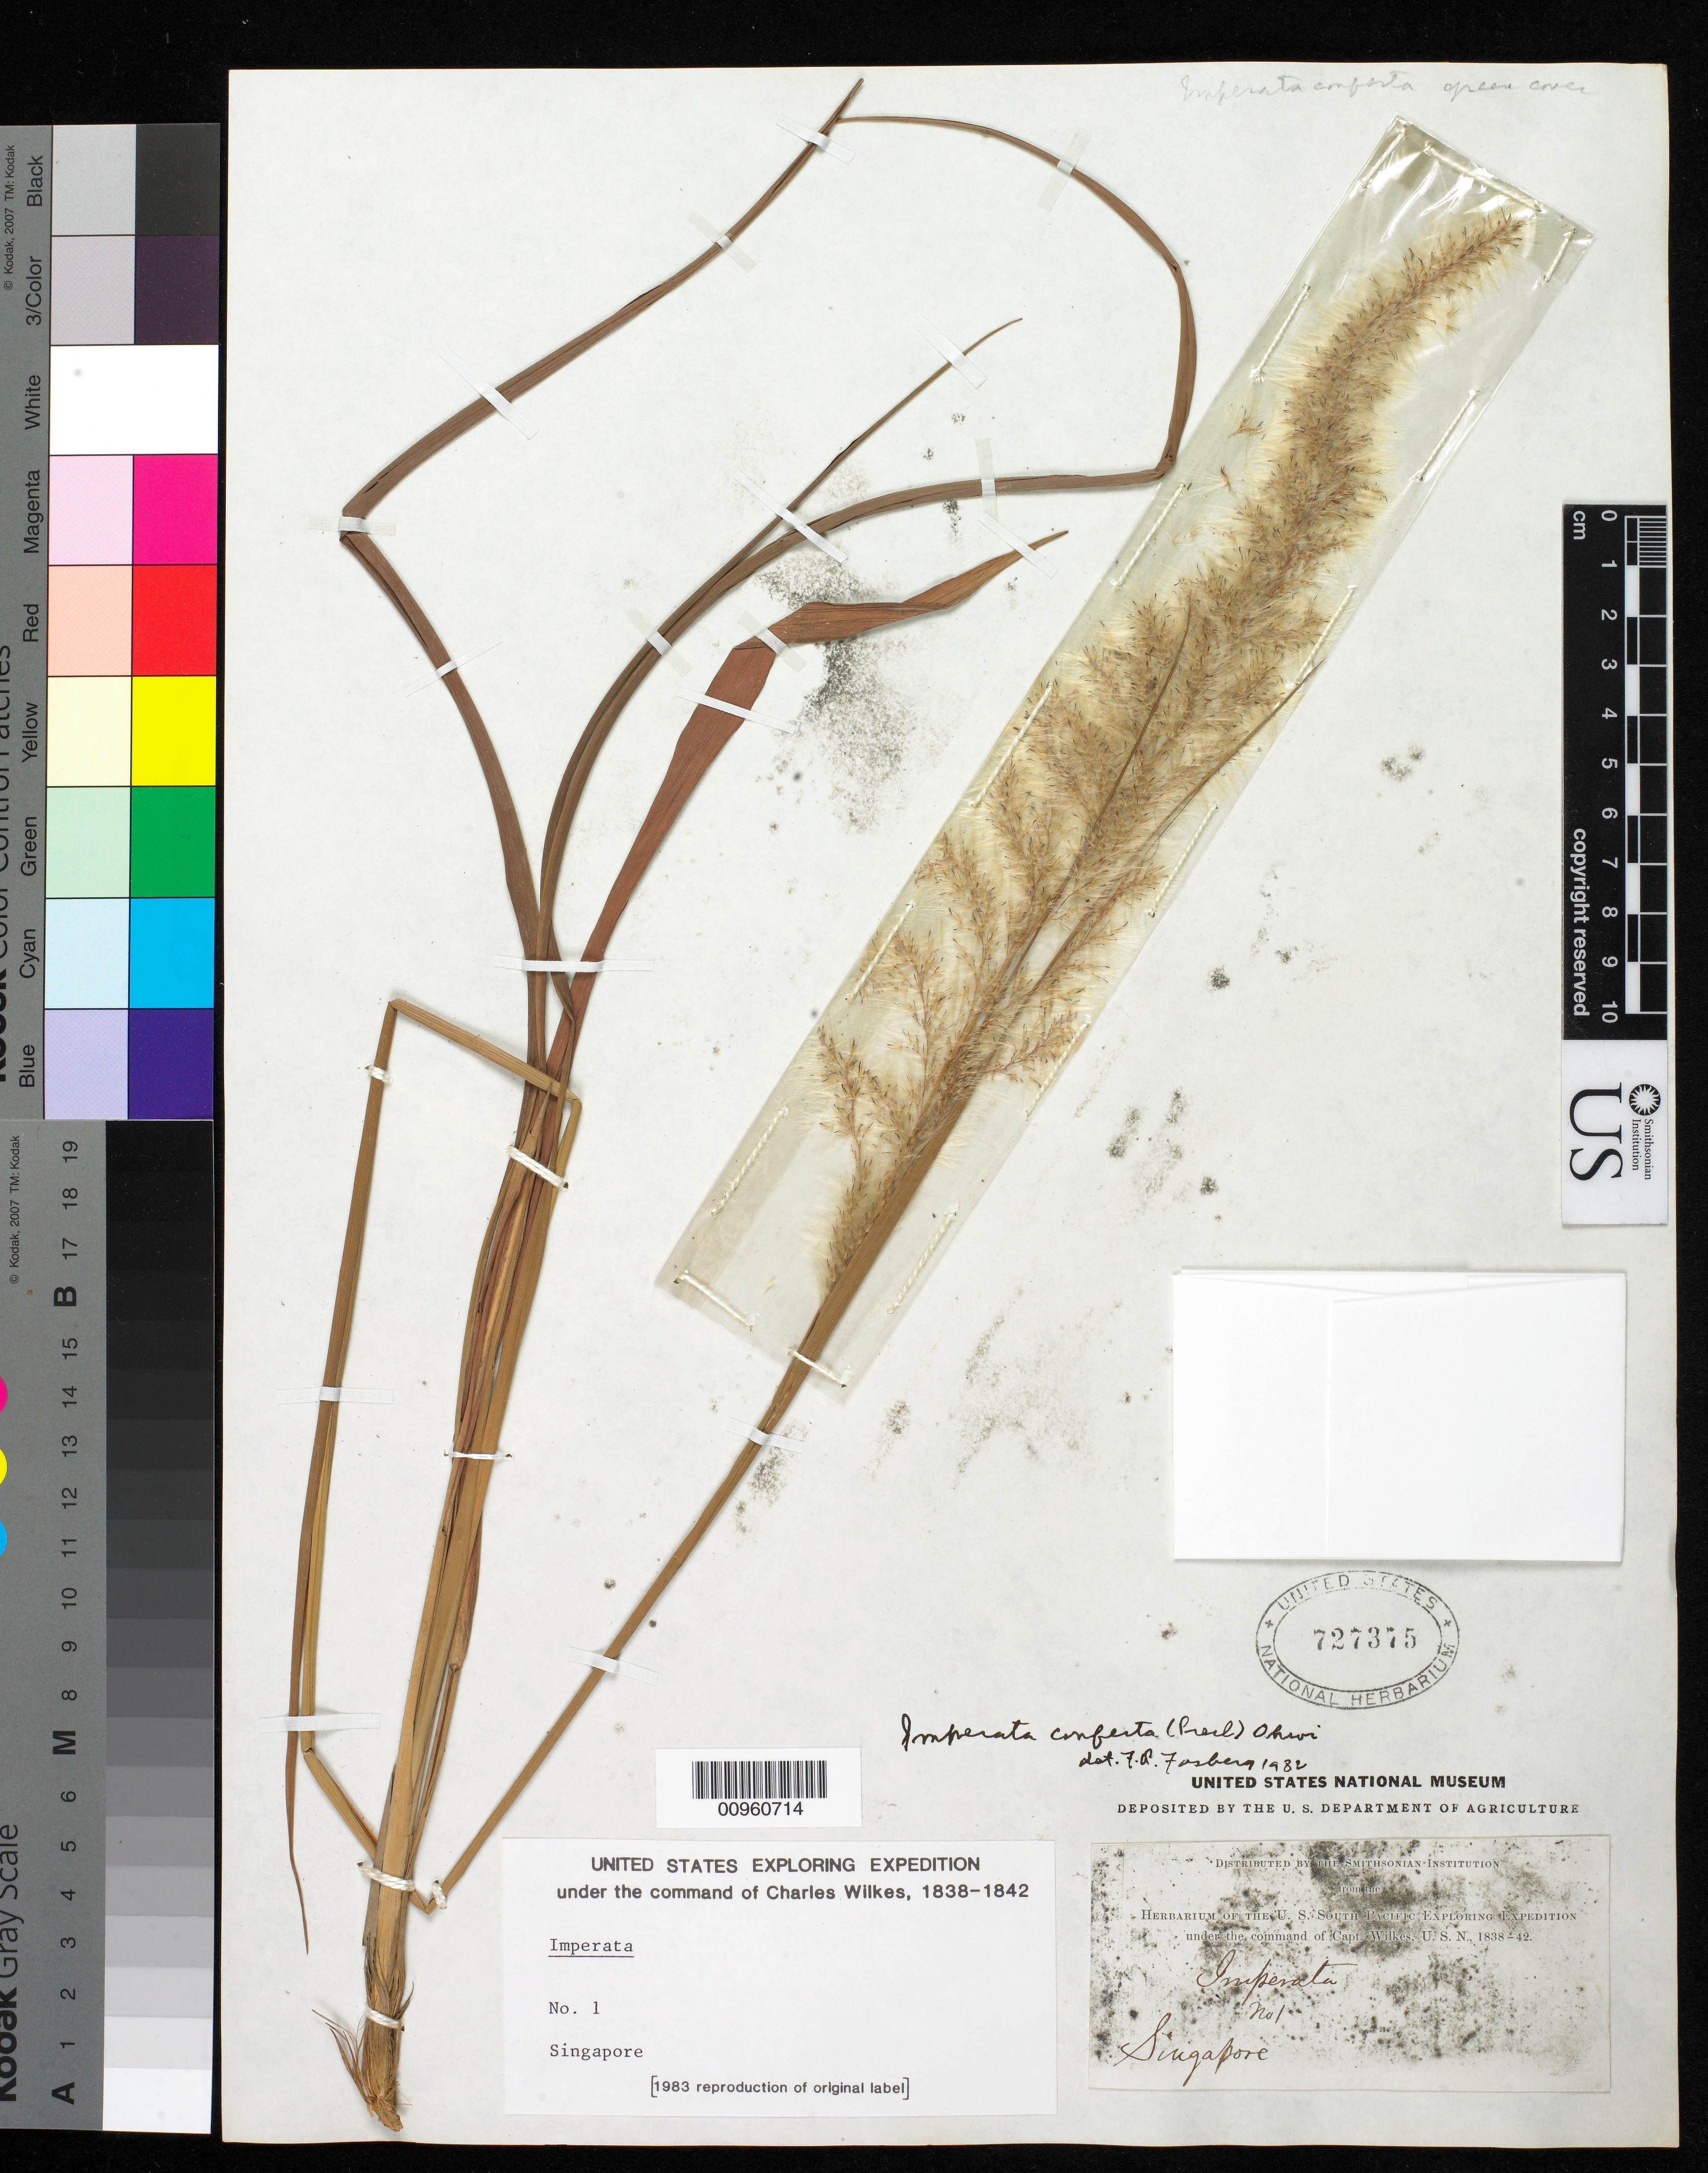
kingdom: Plantae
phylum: Tracheophyta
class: Liliopsida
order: Poales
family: Poaceae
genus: Imperata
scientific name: Imperata conferta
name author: (J. Presl) Ohwi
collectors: Wilkes Explor. Exped.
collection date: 1838/1842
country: Singapore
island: Singapore Island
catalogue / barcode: US 727375